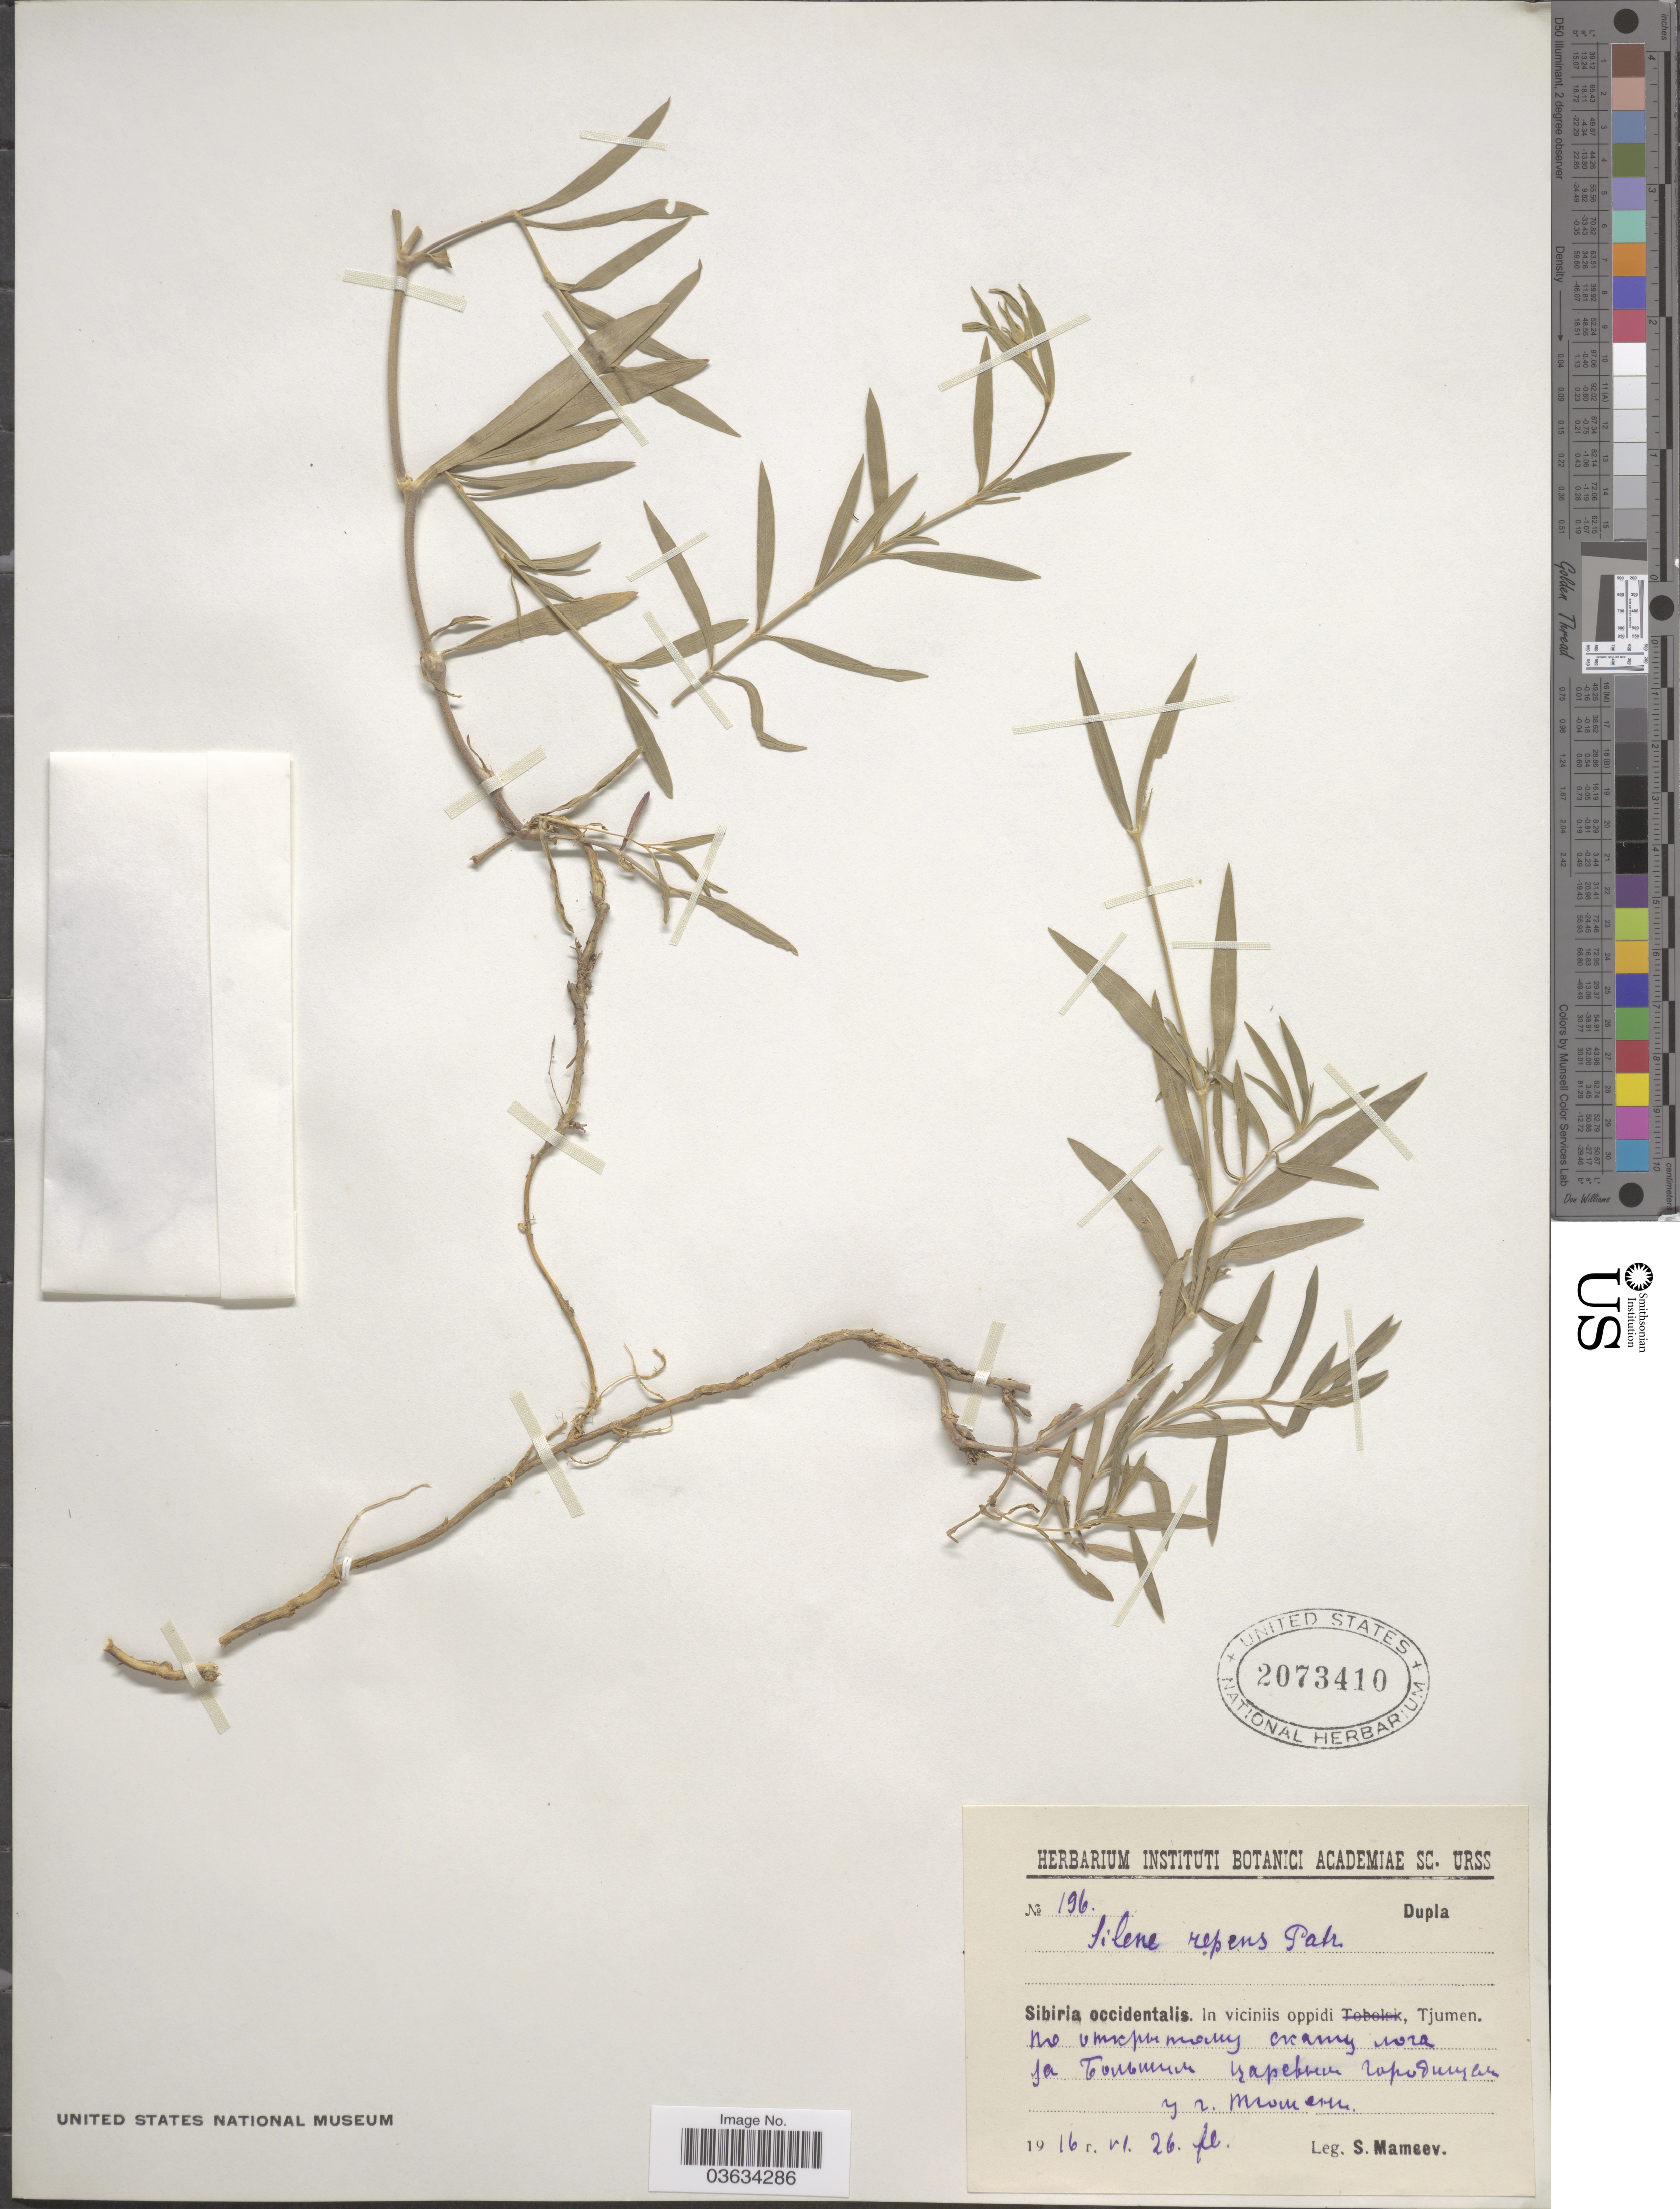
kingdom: Plantae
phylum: Tracheophyta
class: Magnoliopsida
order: Caryophyllales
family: Caryophyllaceae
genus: Silene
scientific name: Silene repens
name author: Patrin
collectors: S. Mameev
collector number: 196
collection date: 1916-06-26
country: Russian Federation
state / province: Tyumen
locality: Sibiria occidentalis. In viciniis oppidi, Tjumen. X.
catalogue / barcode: US 2073410